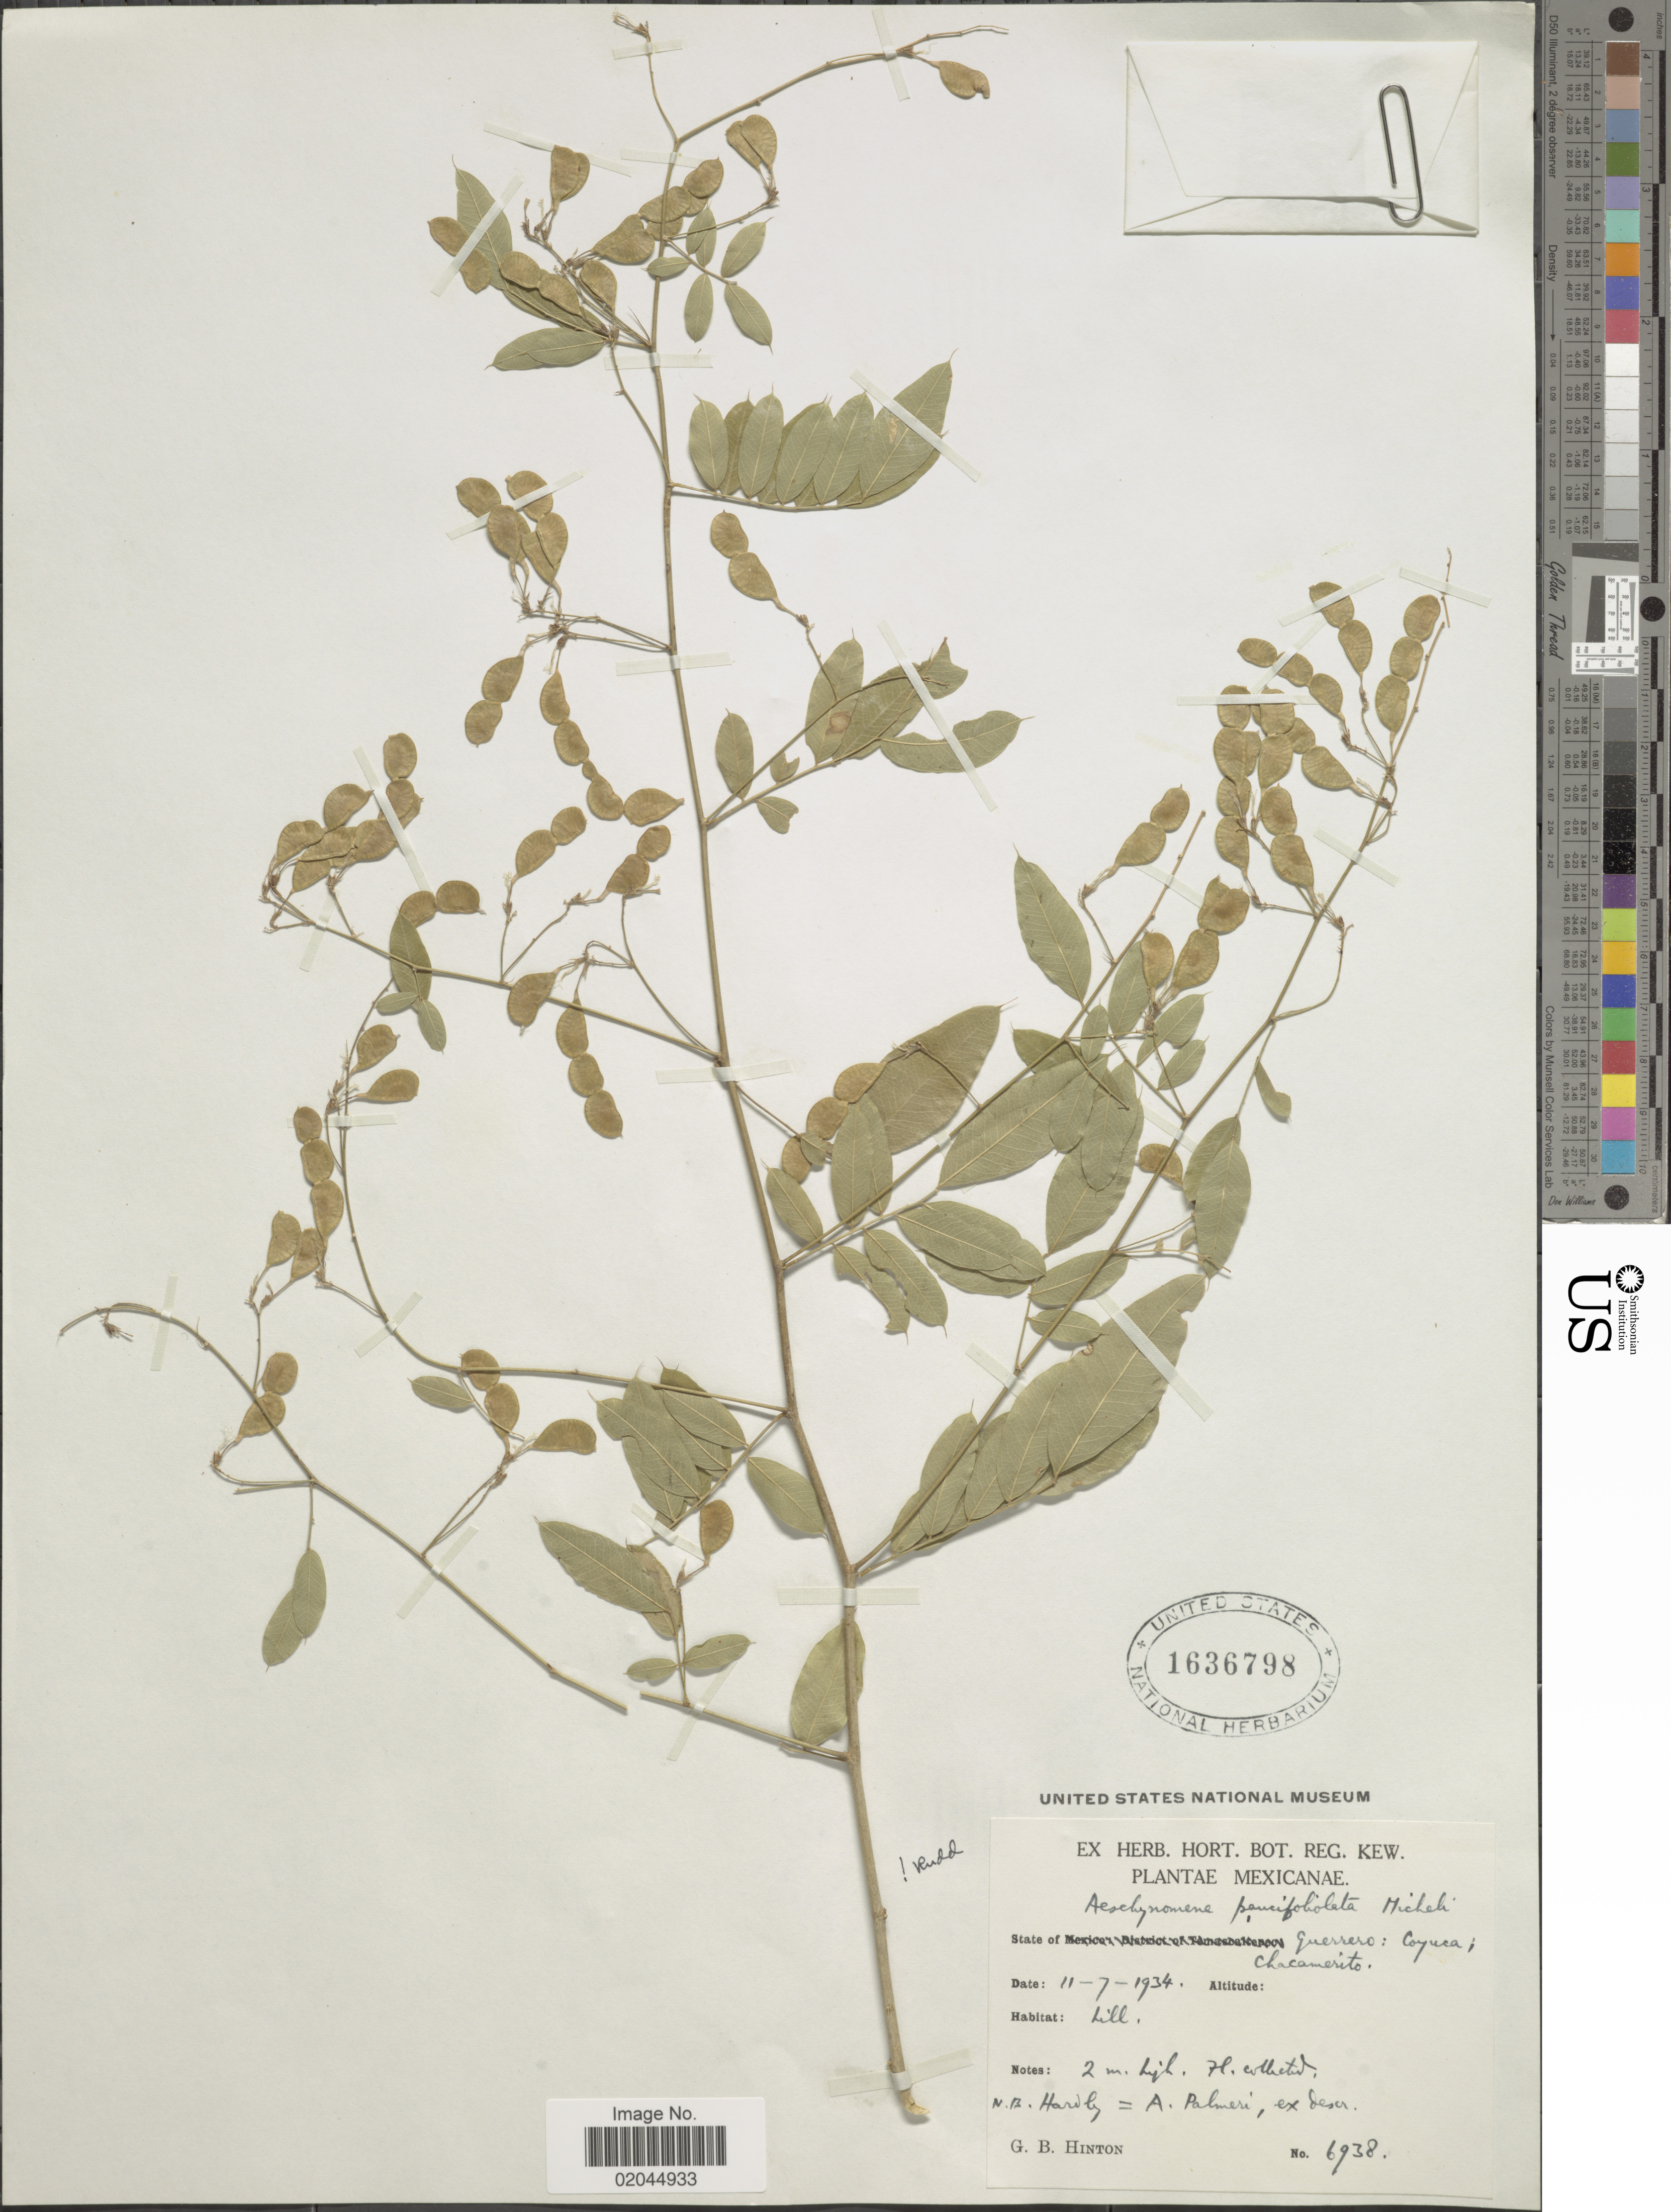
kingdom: Plantae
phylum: Tracheophyta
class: Magnoliopsida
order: Fabales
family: Fabaceae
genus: Aeschynomene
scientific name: Aeschynomene paucifoliolata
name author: Micheli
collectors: G. B. Hinton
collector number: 6938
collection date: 1934-07-11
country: Mexico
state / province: Guerrero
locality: State of Guerrero: Coyuca, Chacamerito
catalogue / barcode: US 1636798